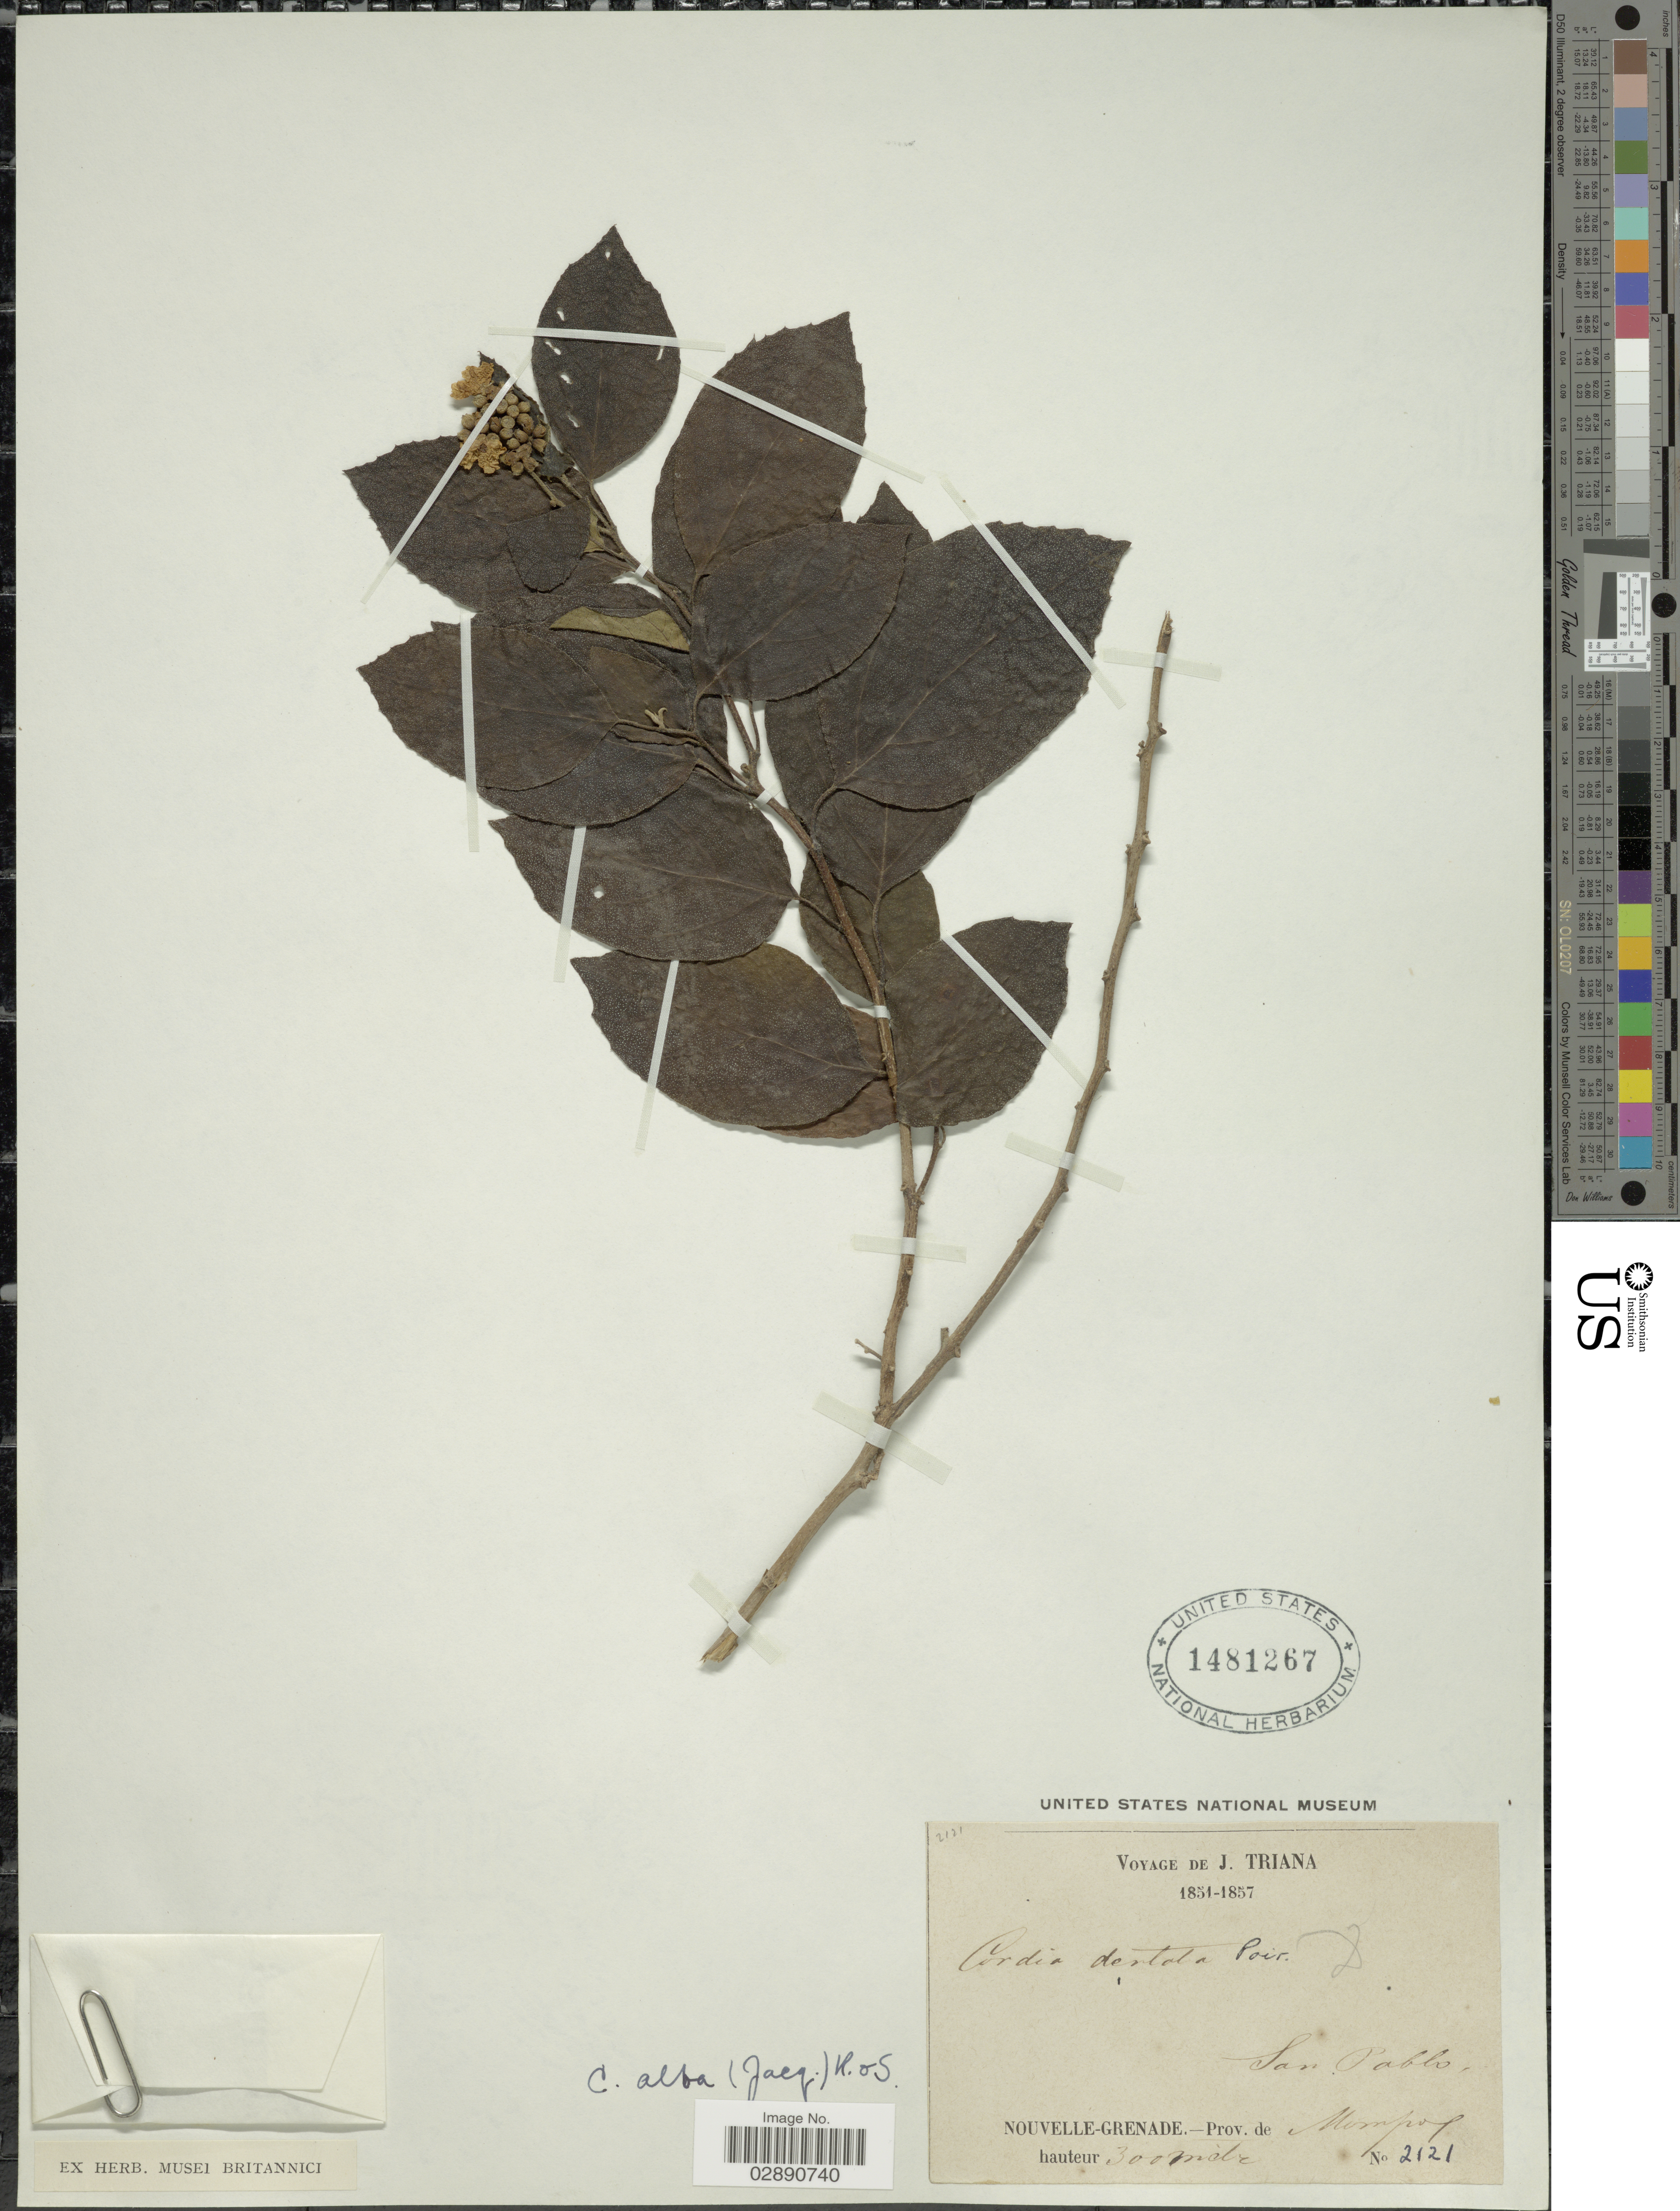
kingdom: Plantae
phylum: Tracheophyta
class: Magnoliopsida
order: Boraginales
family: Cordiaceae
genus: Cordia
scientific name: Cordia dentata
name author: Poir.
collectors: J. Triana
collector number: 2121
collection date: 1851/1857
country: Colombia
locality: Nouvelle-Grenade. San Pablo-Prov. de Mompox.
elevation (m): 300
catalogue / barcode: US 1481267